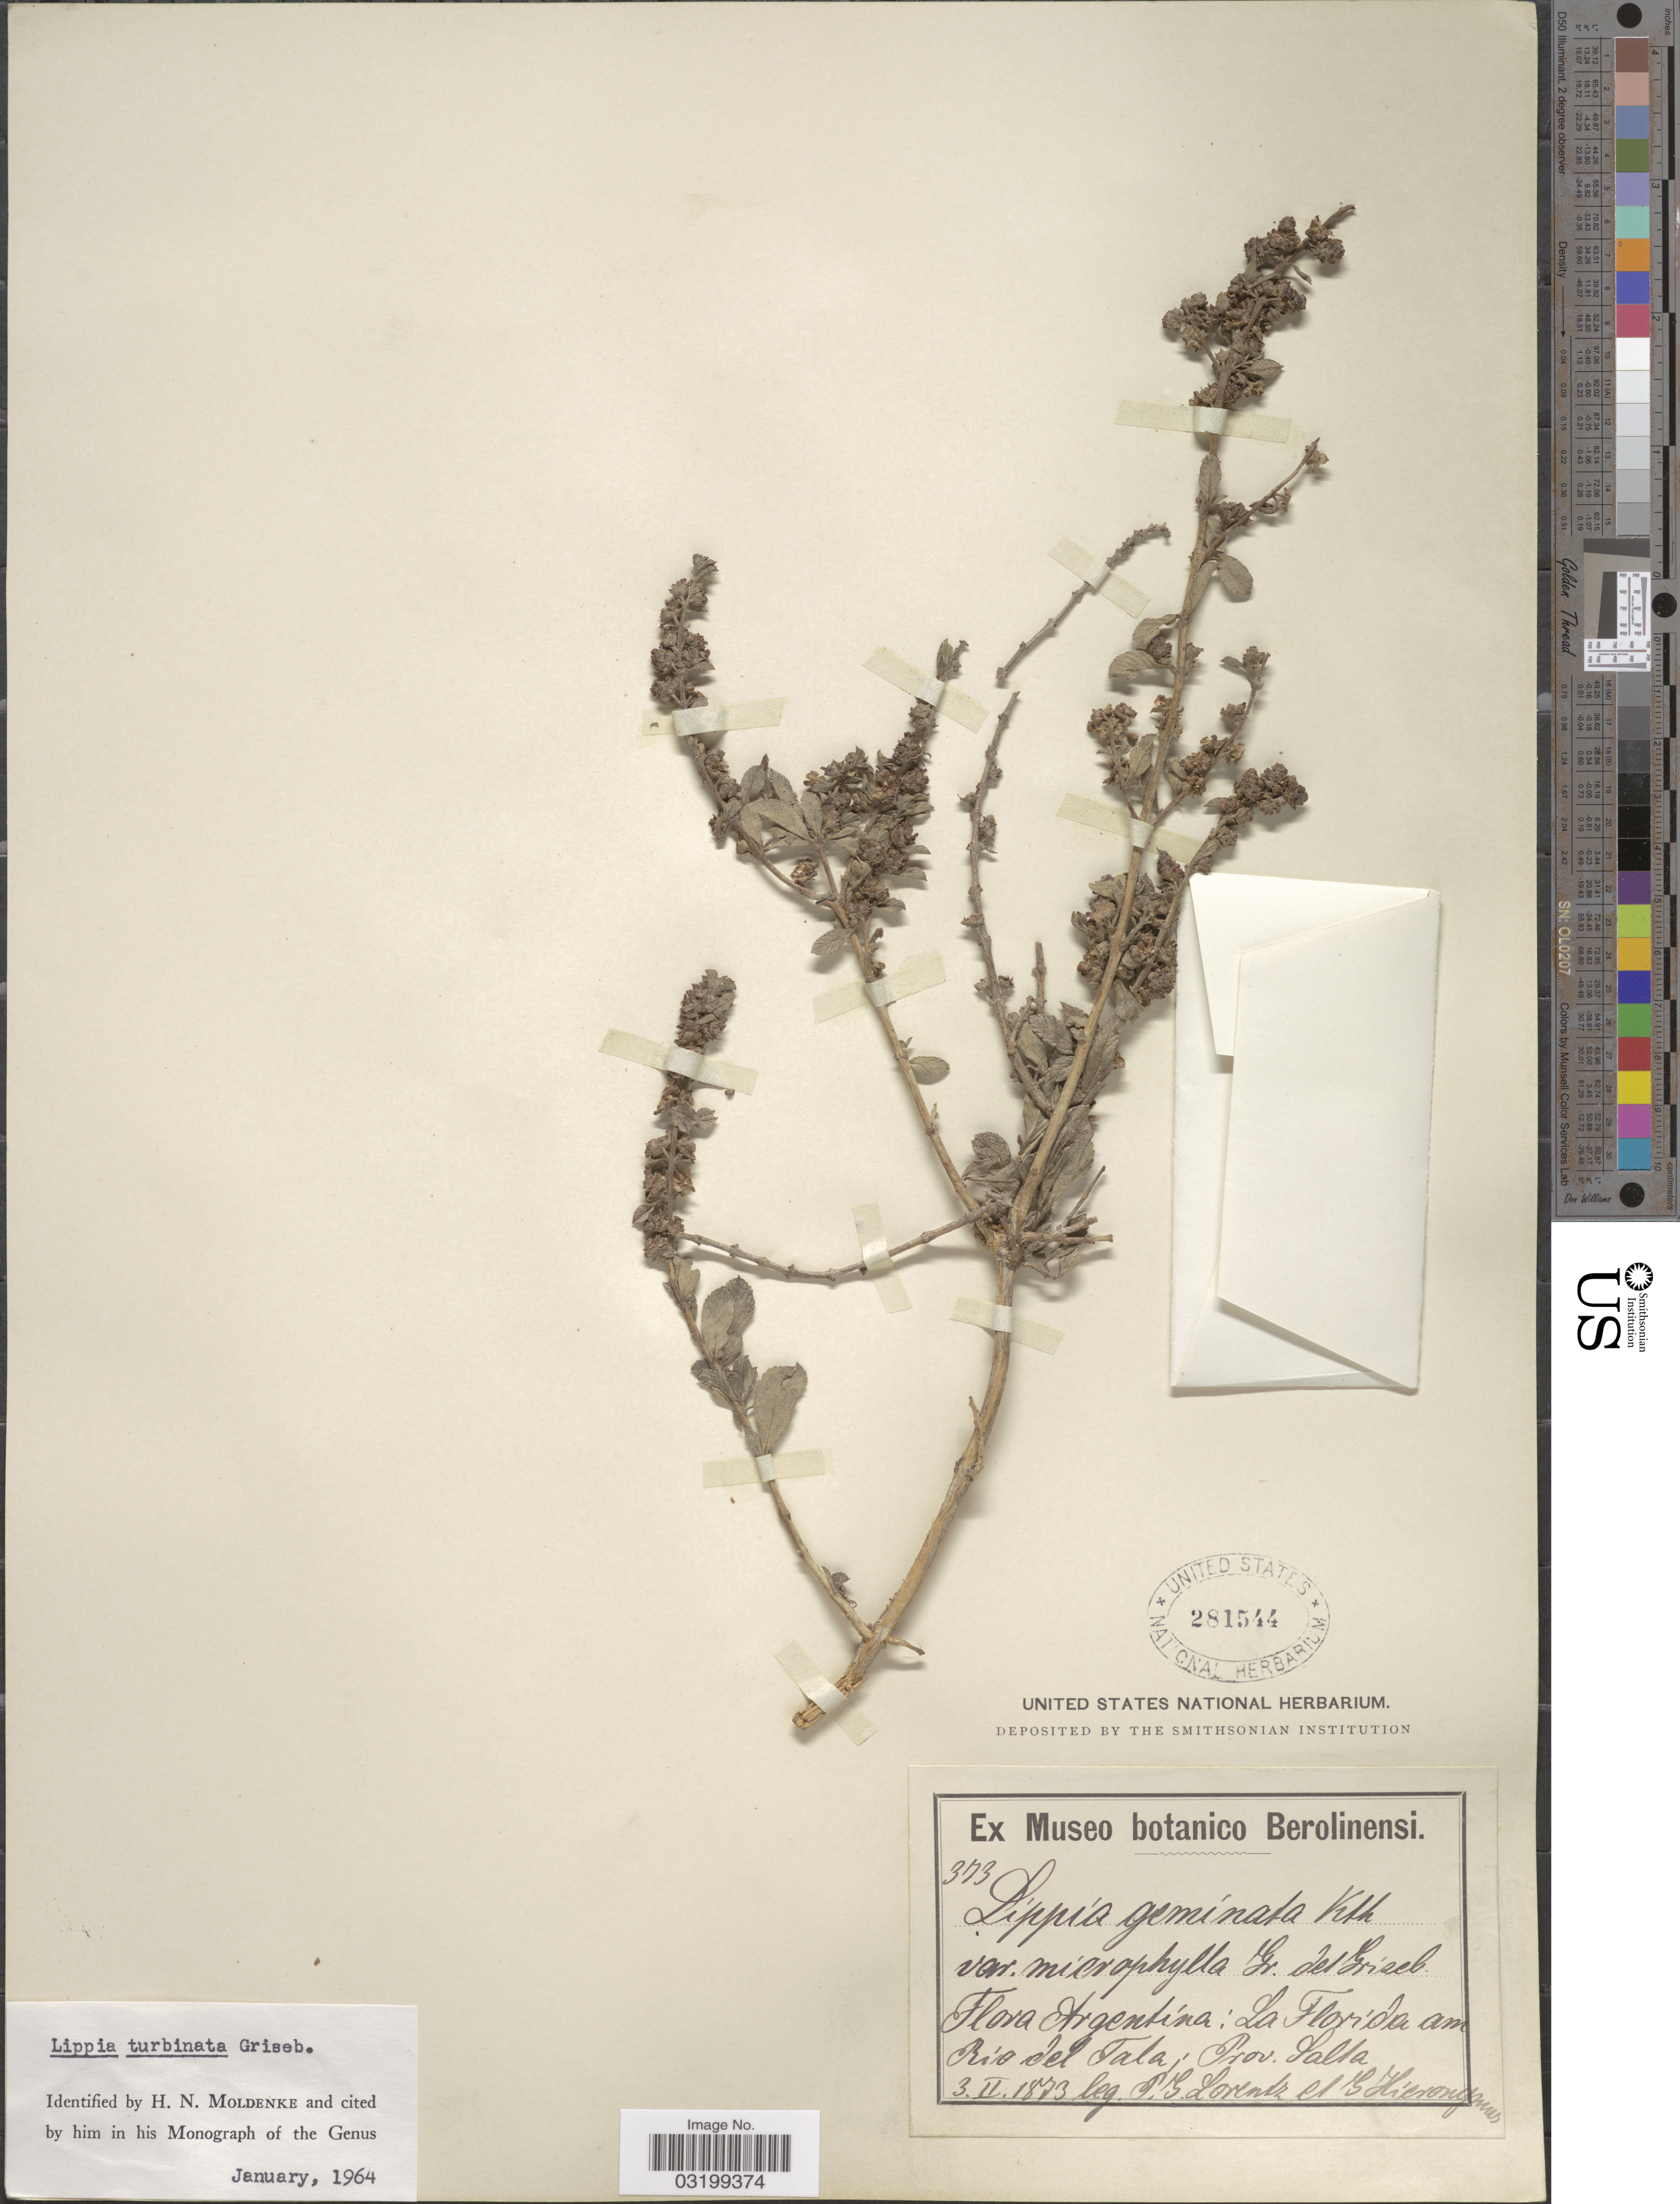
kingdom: Plantae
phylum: Tracheophyta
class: Magnoliopsida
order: Lamiales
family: Verbenaceae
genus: Lippia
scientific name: Lippia turbinata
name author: Griseb.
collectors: P. G. Lorentz & G. H. Hieronymus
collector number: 373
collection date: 1873-02-03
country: Argentina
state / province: Salta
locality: La Florida am Rio del Tala.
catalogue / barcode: US 281544